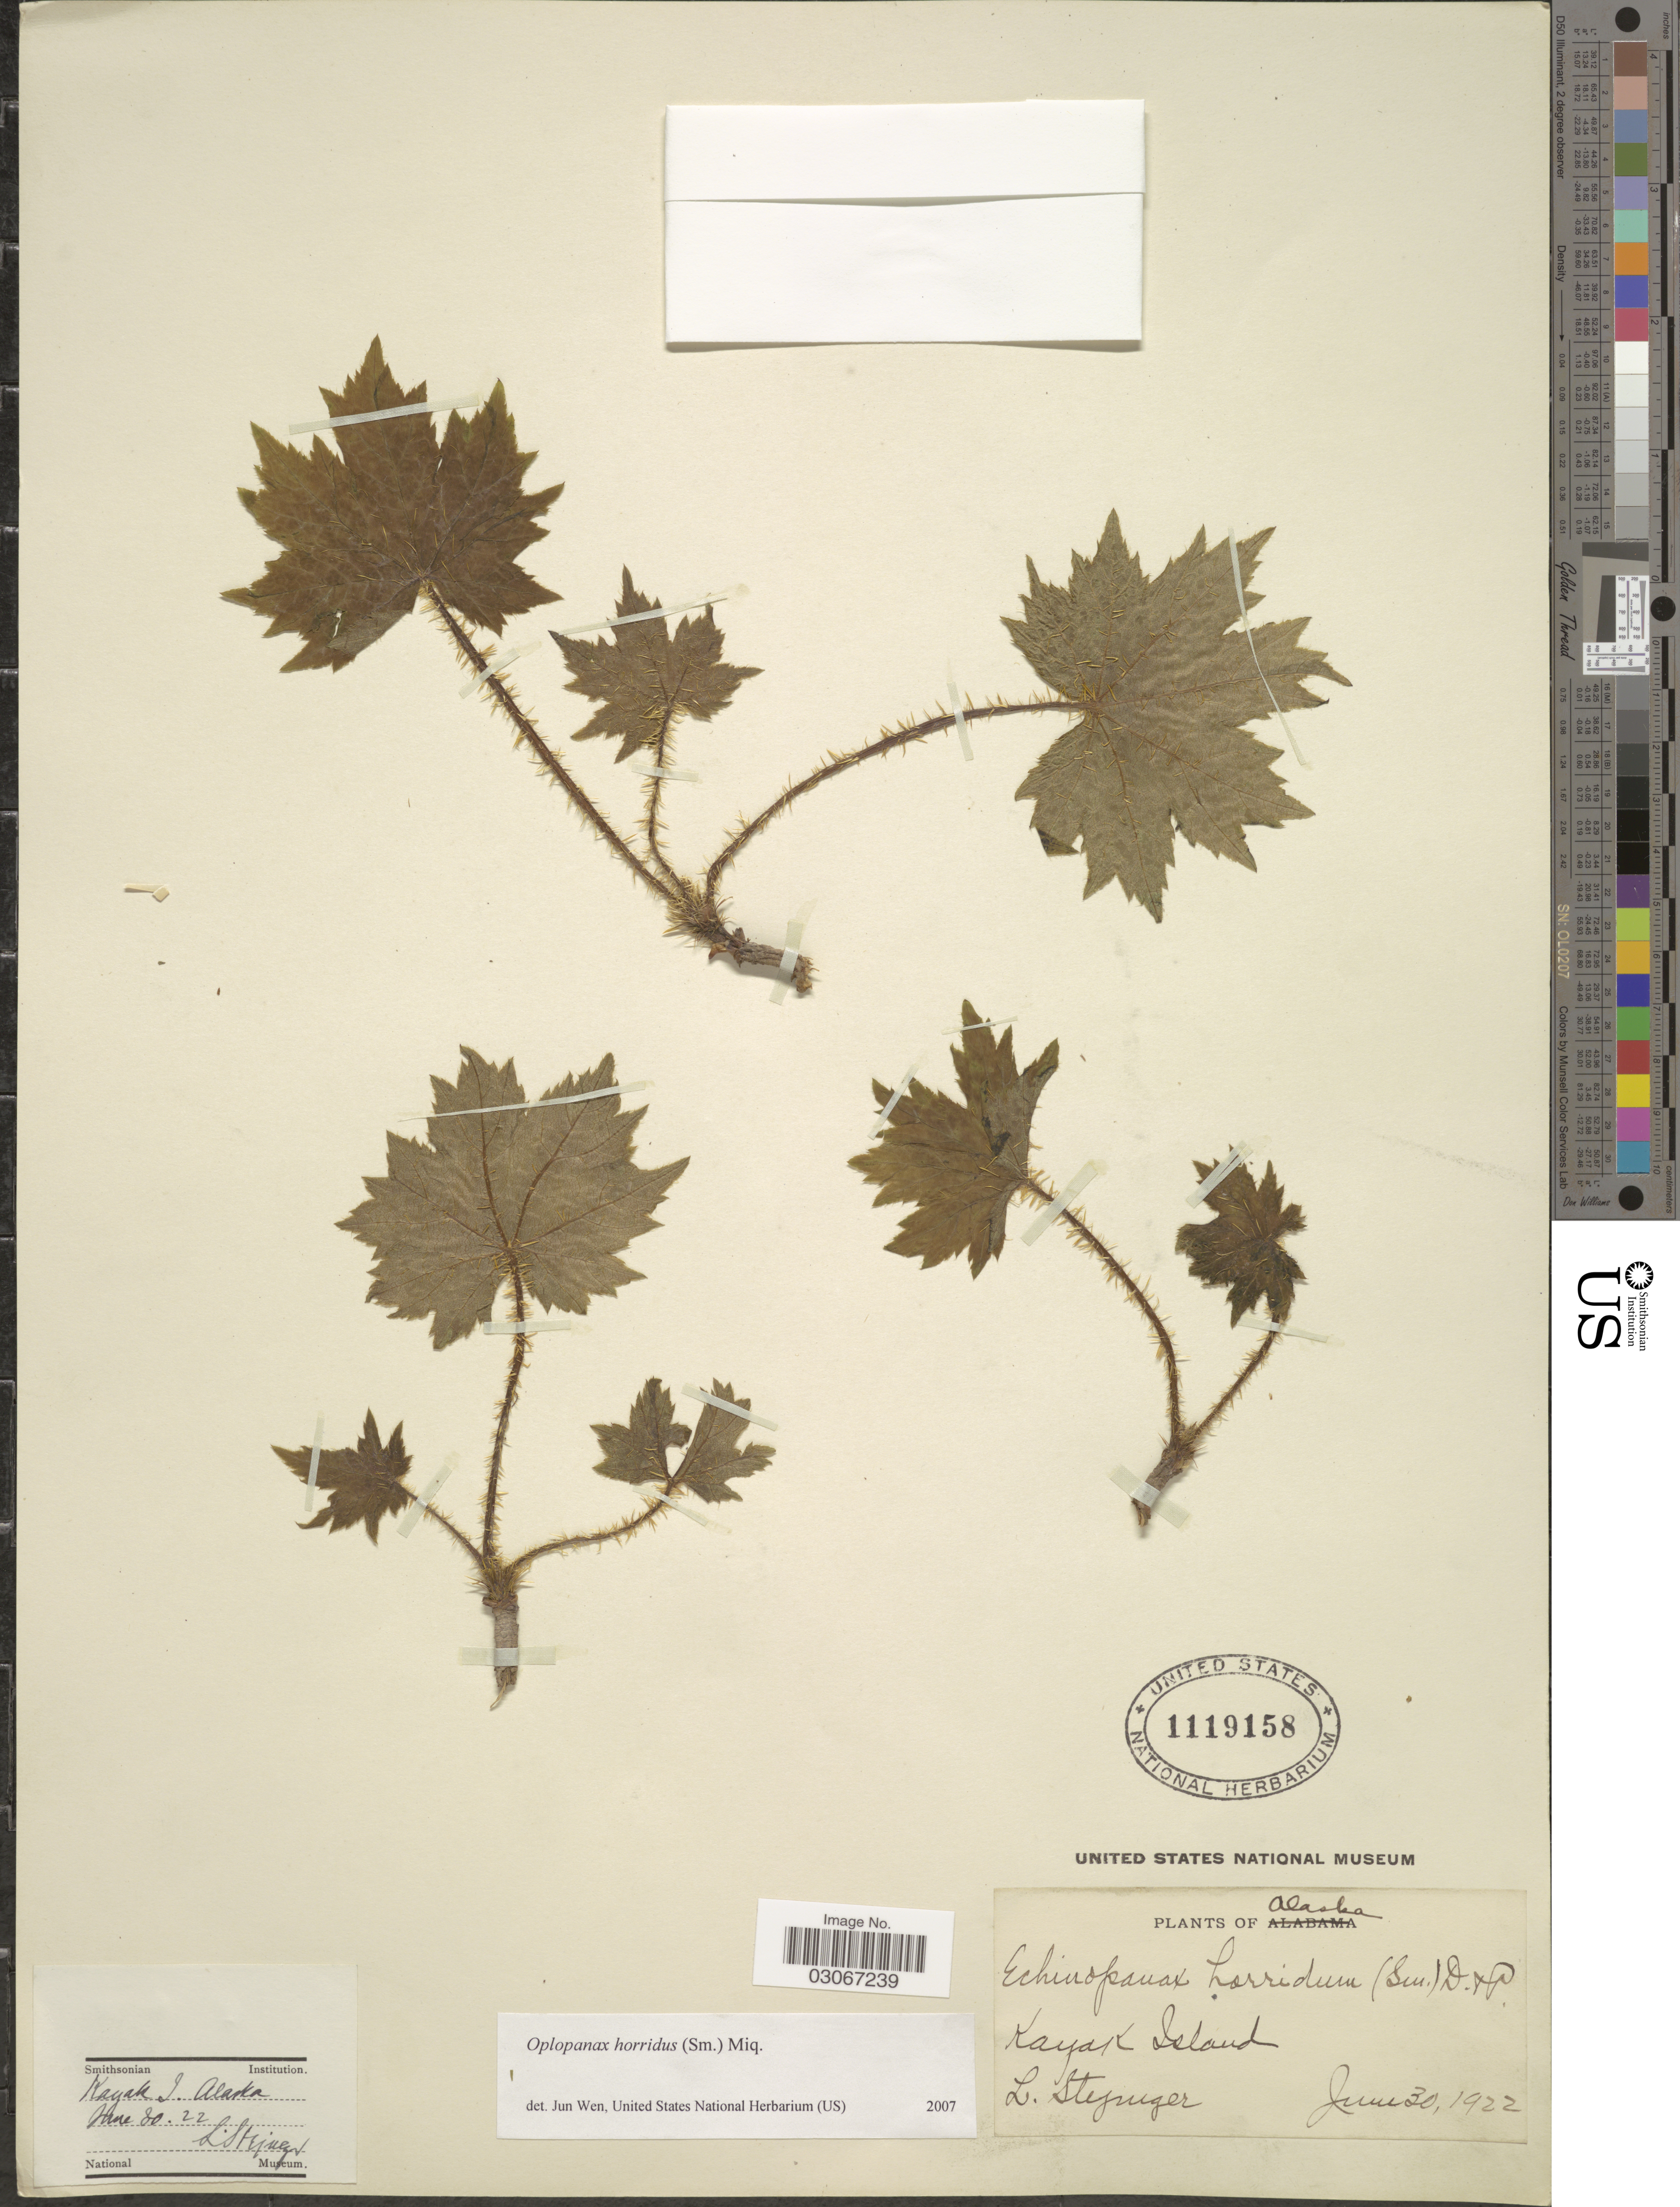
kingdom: Plantae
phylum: Tracheophyta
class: Magnoliopsida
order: Apiales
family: Apiaceae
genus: Opopanax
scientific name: Opopanax horridus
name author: Miq. ex Dippel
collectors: L. Stejneger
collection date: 1922-06-30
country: United States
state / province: Alaska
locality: Kayak Island.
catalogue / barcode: US 1119158